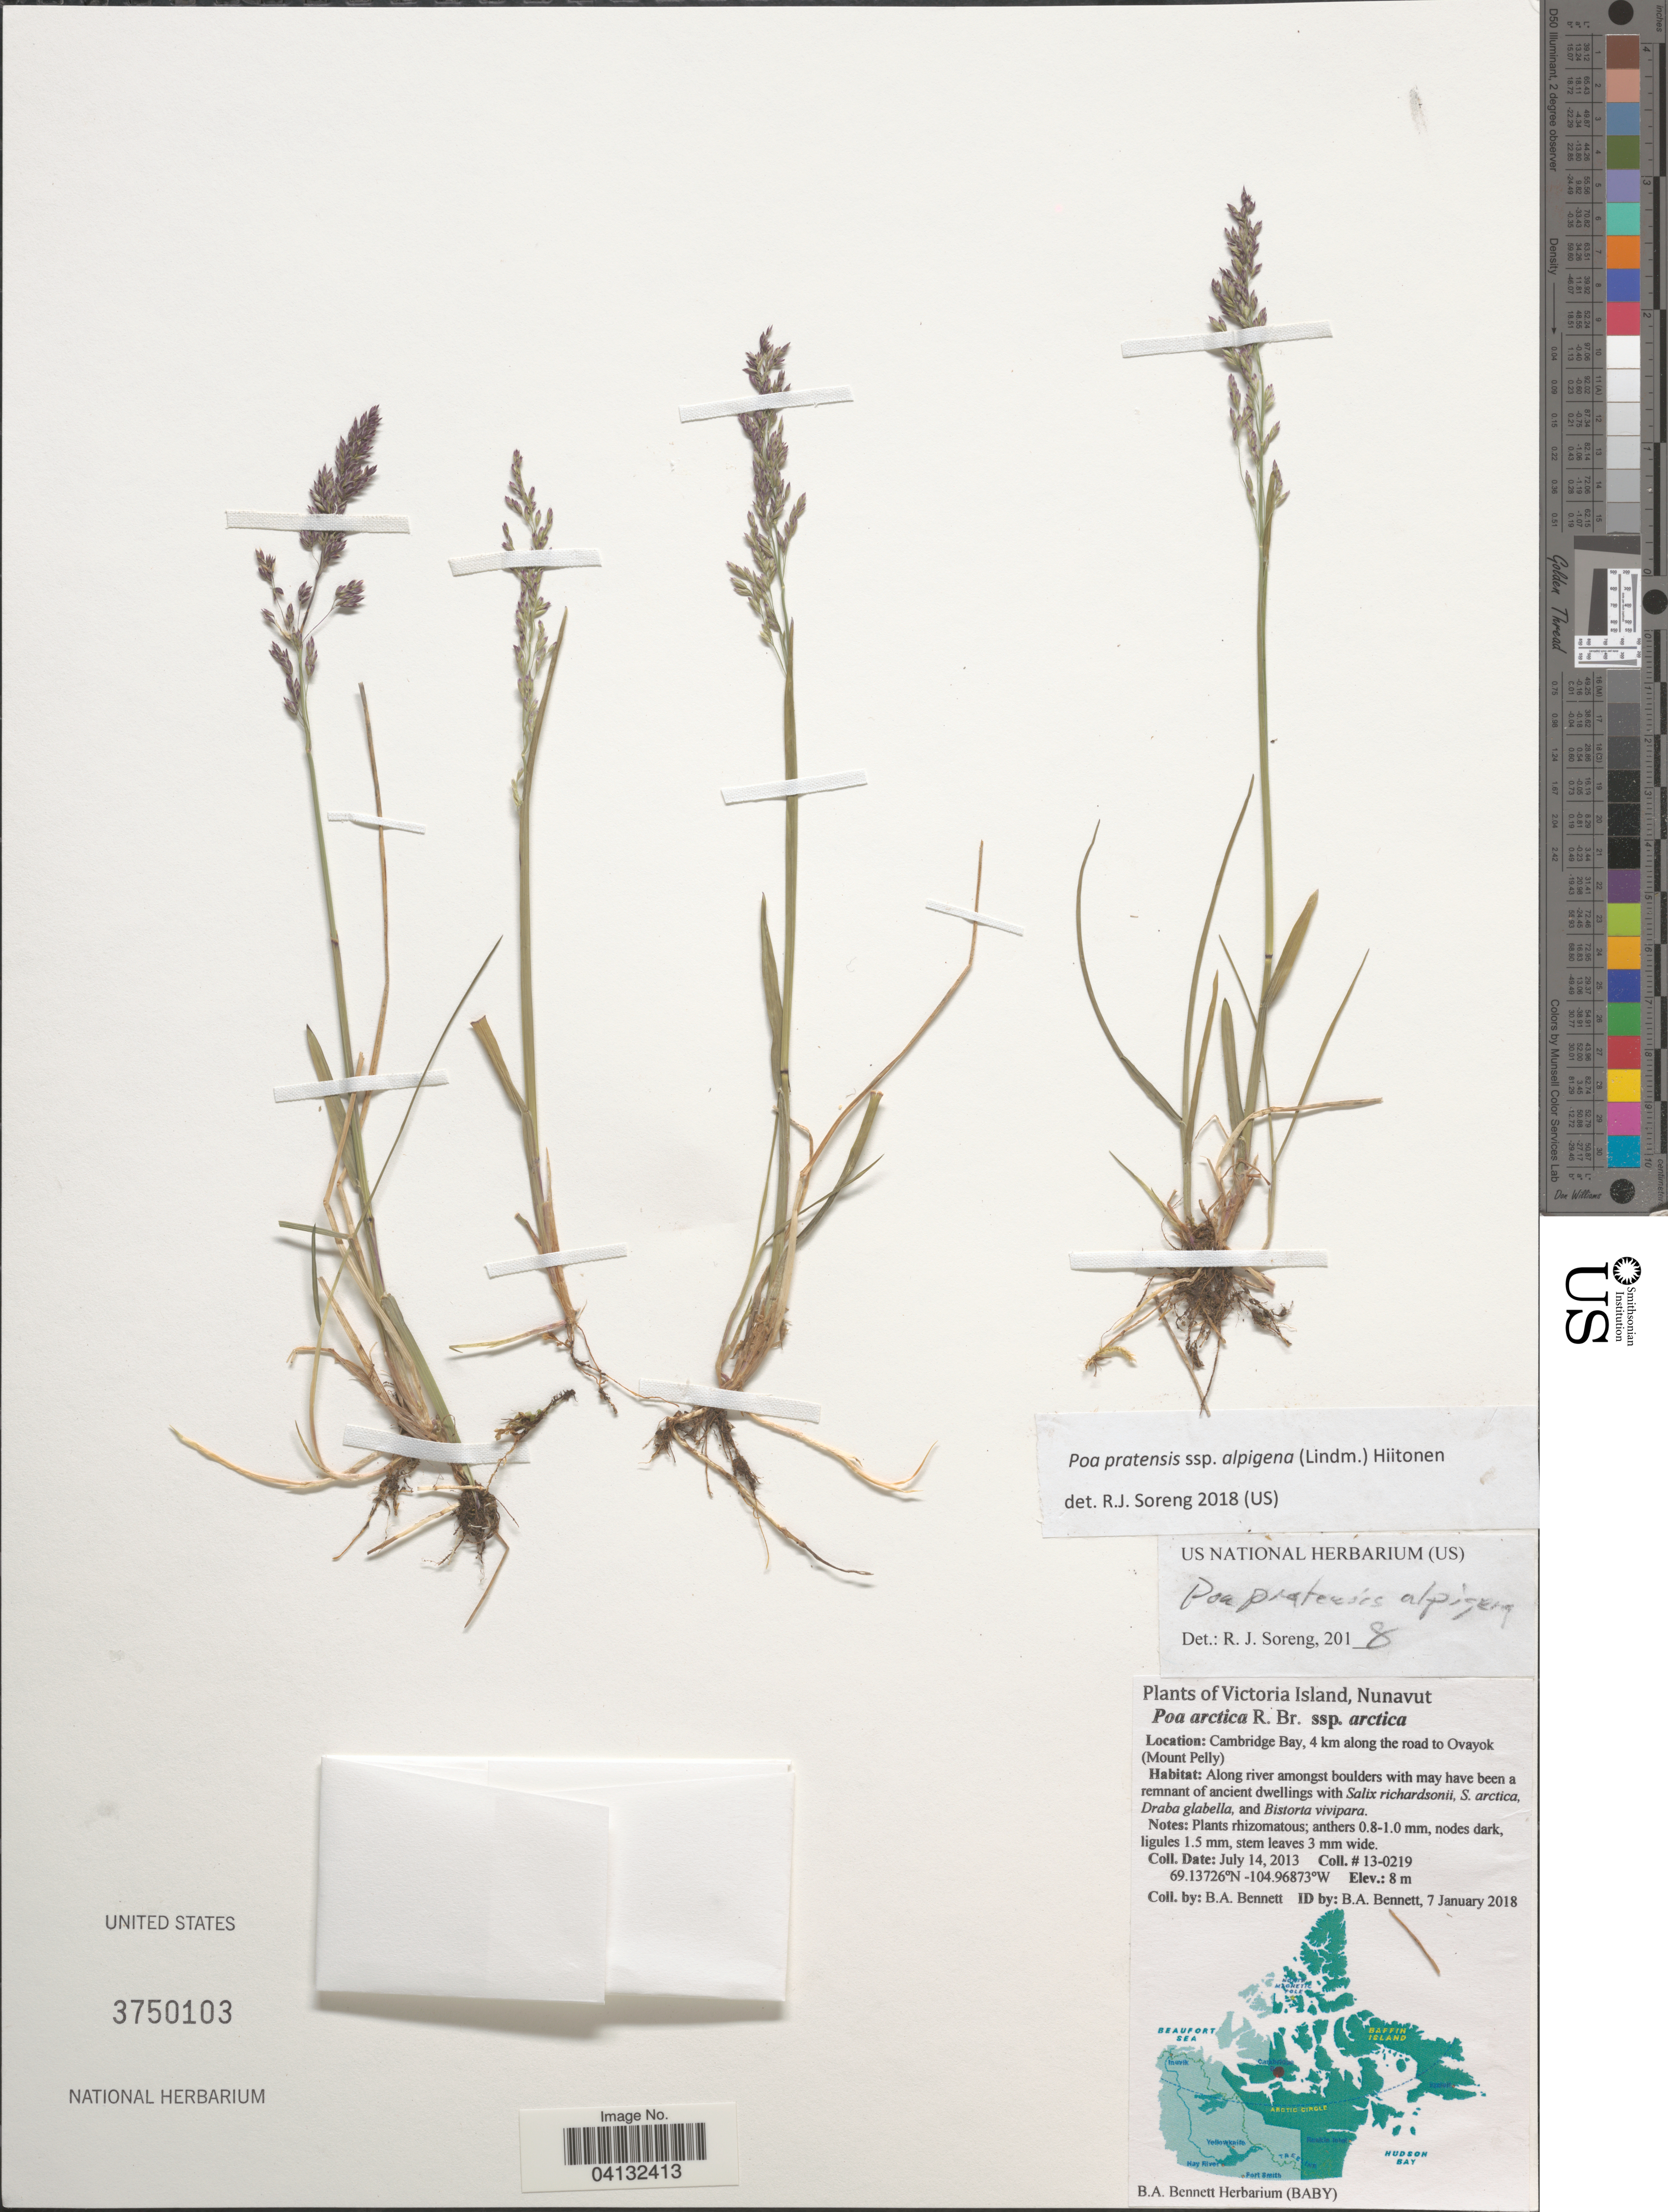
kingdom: Plantae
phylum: Tracheophyta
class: Liliopsida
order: Poales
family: Poaceae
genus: Poa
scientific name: Poa pratensis subsp. alpigena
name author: (Lindm.) Hiitonen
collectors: B. A. Bennett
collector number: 13-0219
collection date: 2013-07-14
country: Canada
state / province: Nunavut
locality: Victoria Island. Cambridge Bay, 4 km along the road to Ovayok (Mount Pelly).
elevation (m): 8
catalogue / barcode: US 3750103